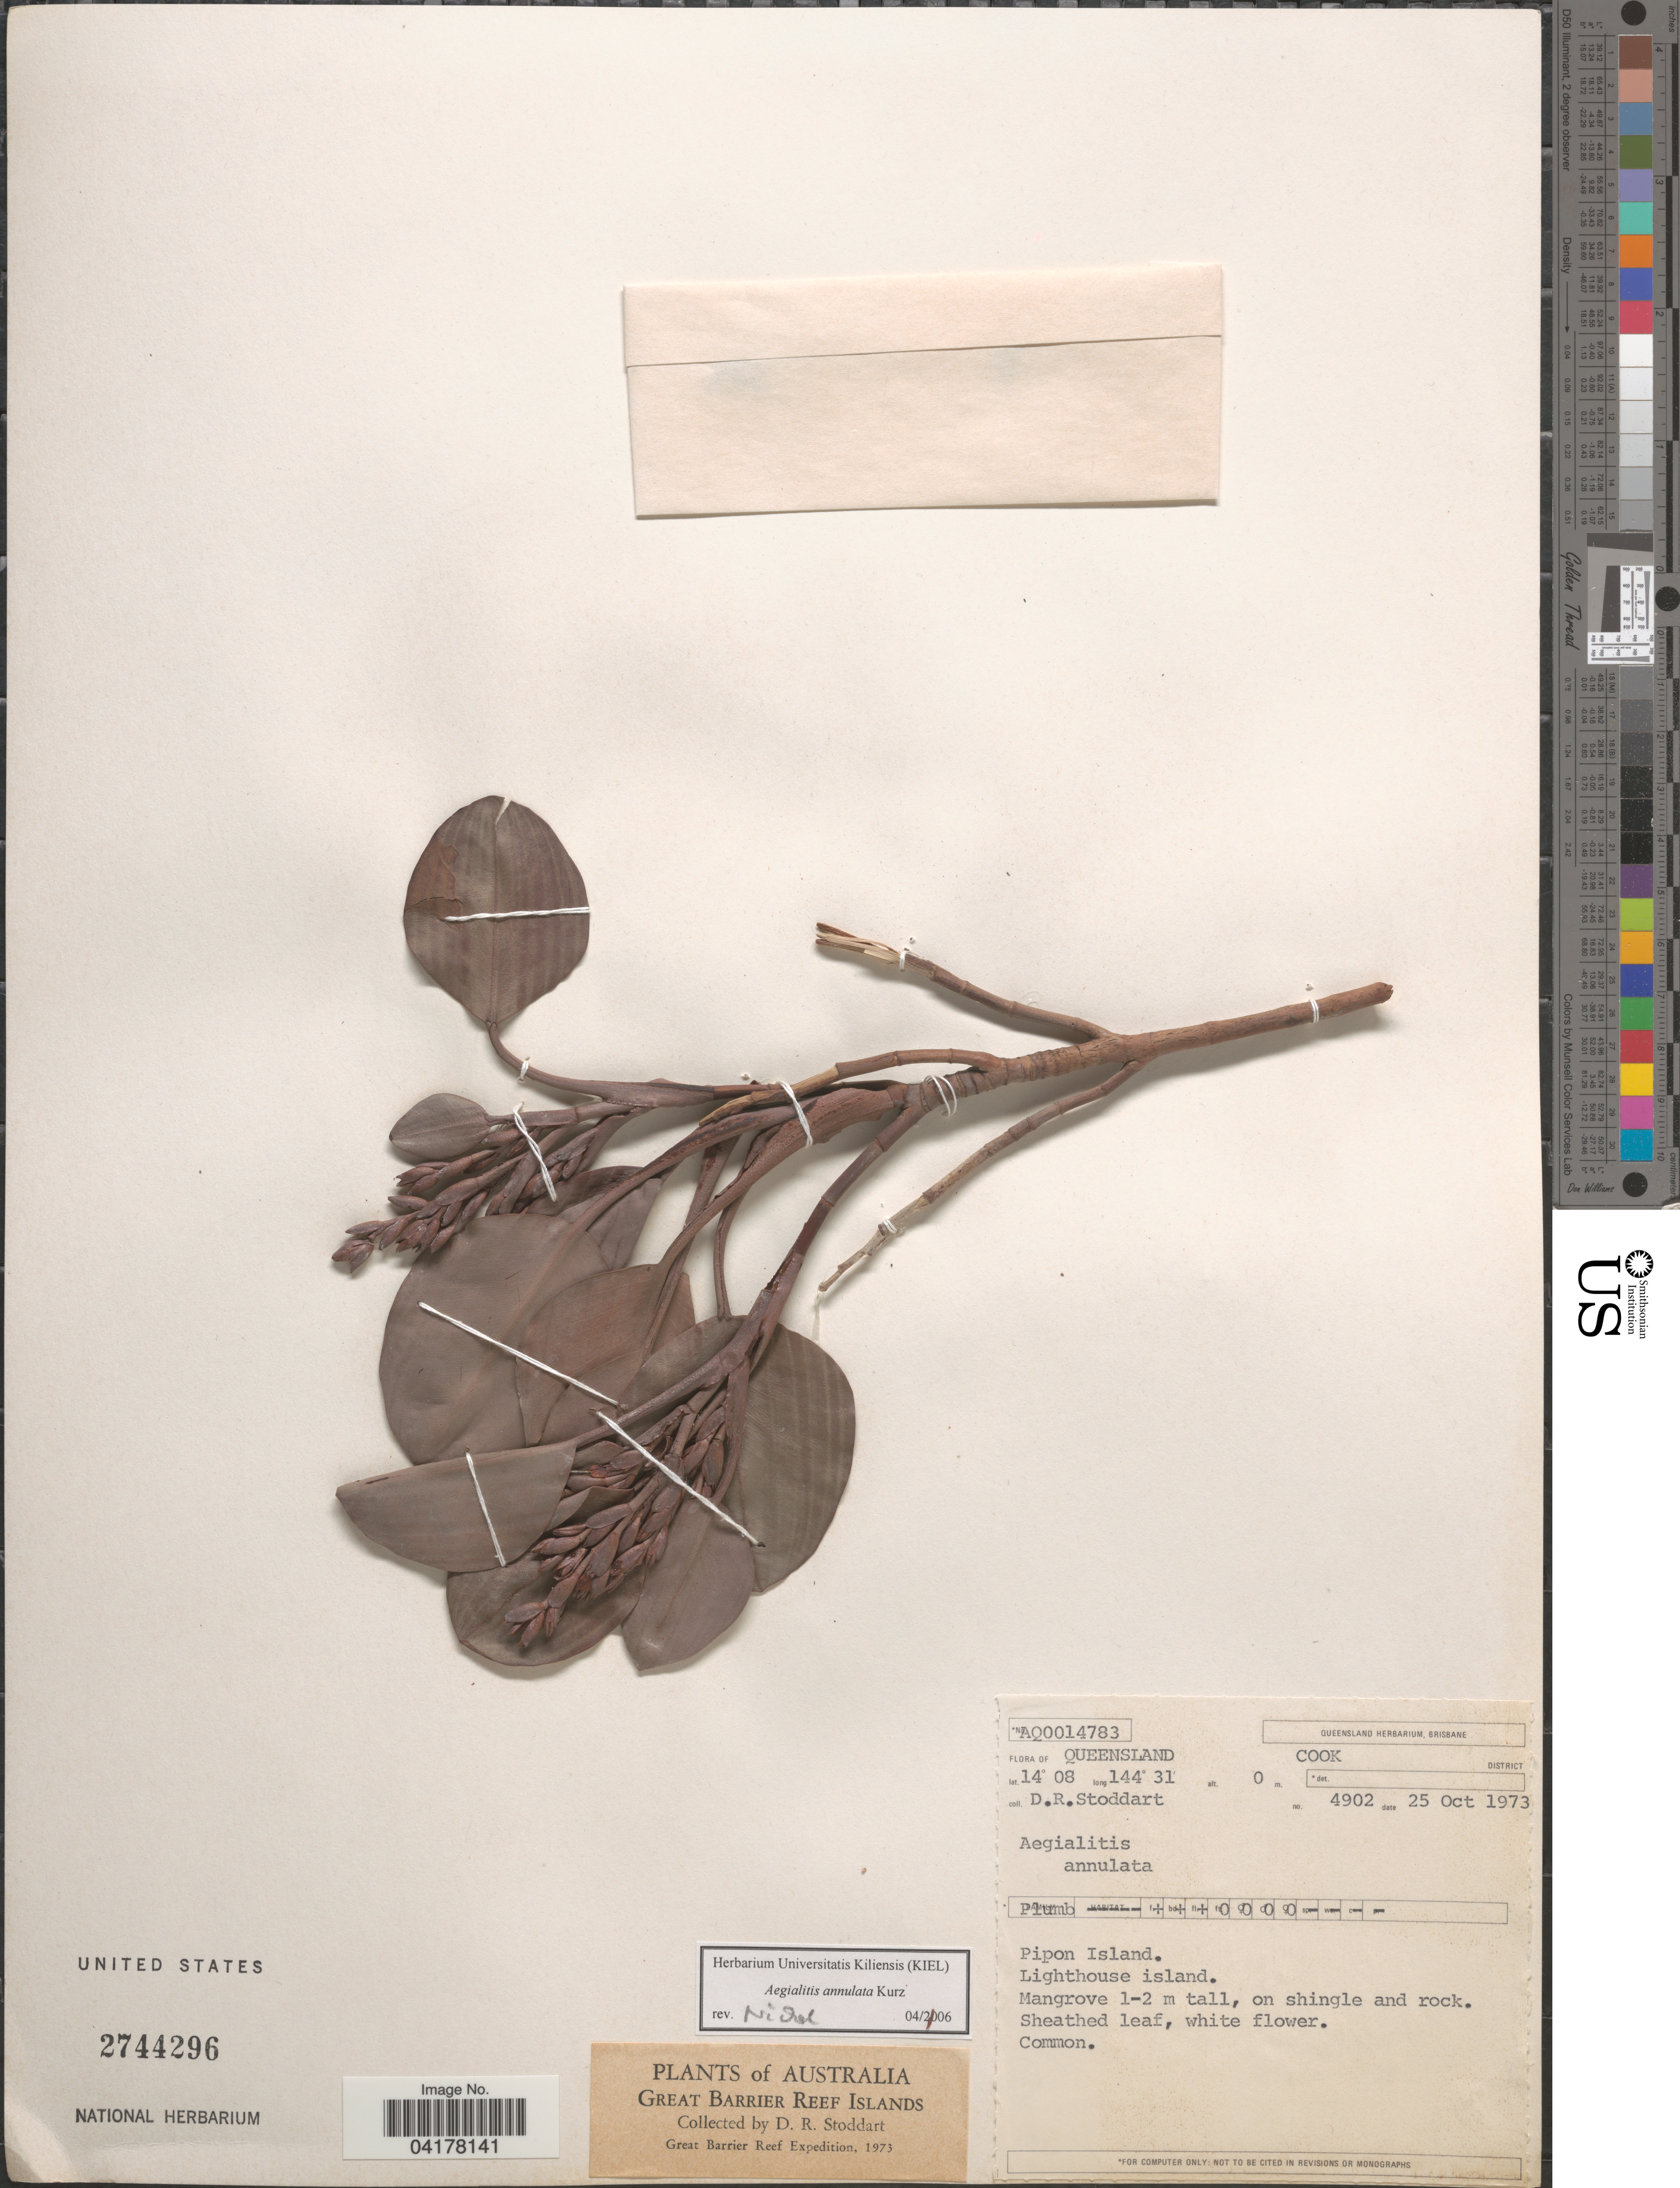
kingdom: Plantae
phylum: Tracheophyta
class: Magnoliopsida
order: Caryophyllales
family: Plumbaginaceae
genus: Aegialitis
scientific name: Aegialitis annulata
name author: R. Br.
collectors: D. R. Stoddart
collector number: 4902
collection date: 1973-10-25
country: Australia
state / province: Queensland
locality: Cook District. Pipon Island. Lighthouse island. Great Barrier Reef Islands. Great Barrier Reef Expedition, 1973.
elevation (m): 0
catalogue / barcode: US 2744296